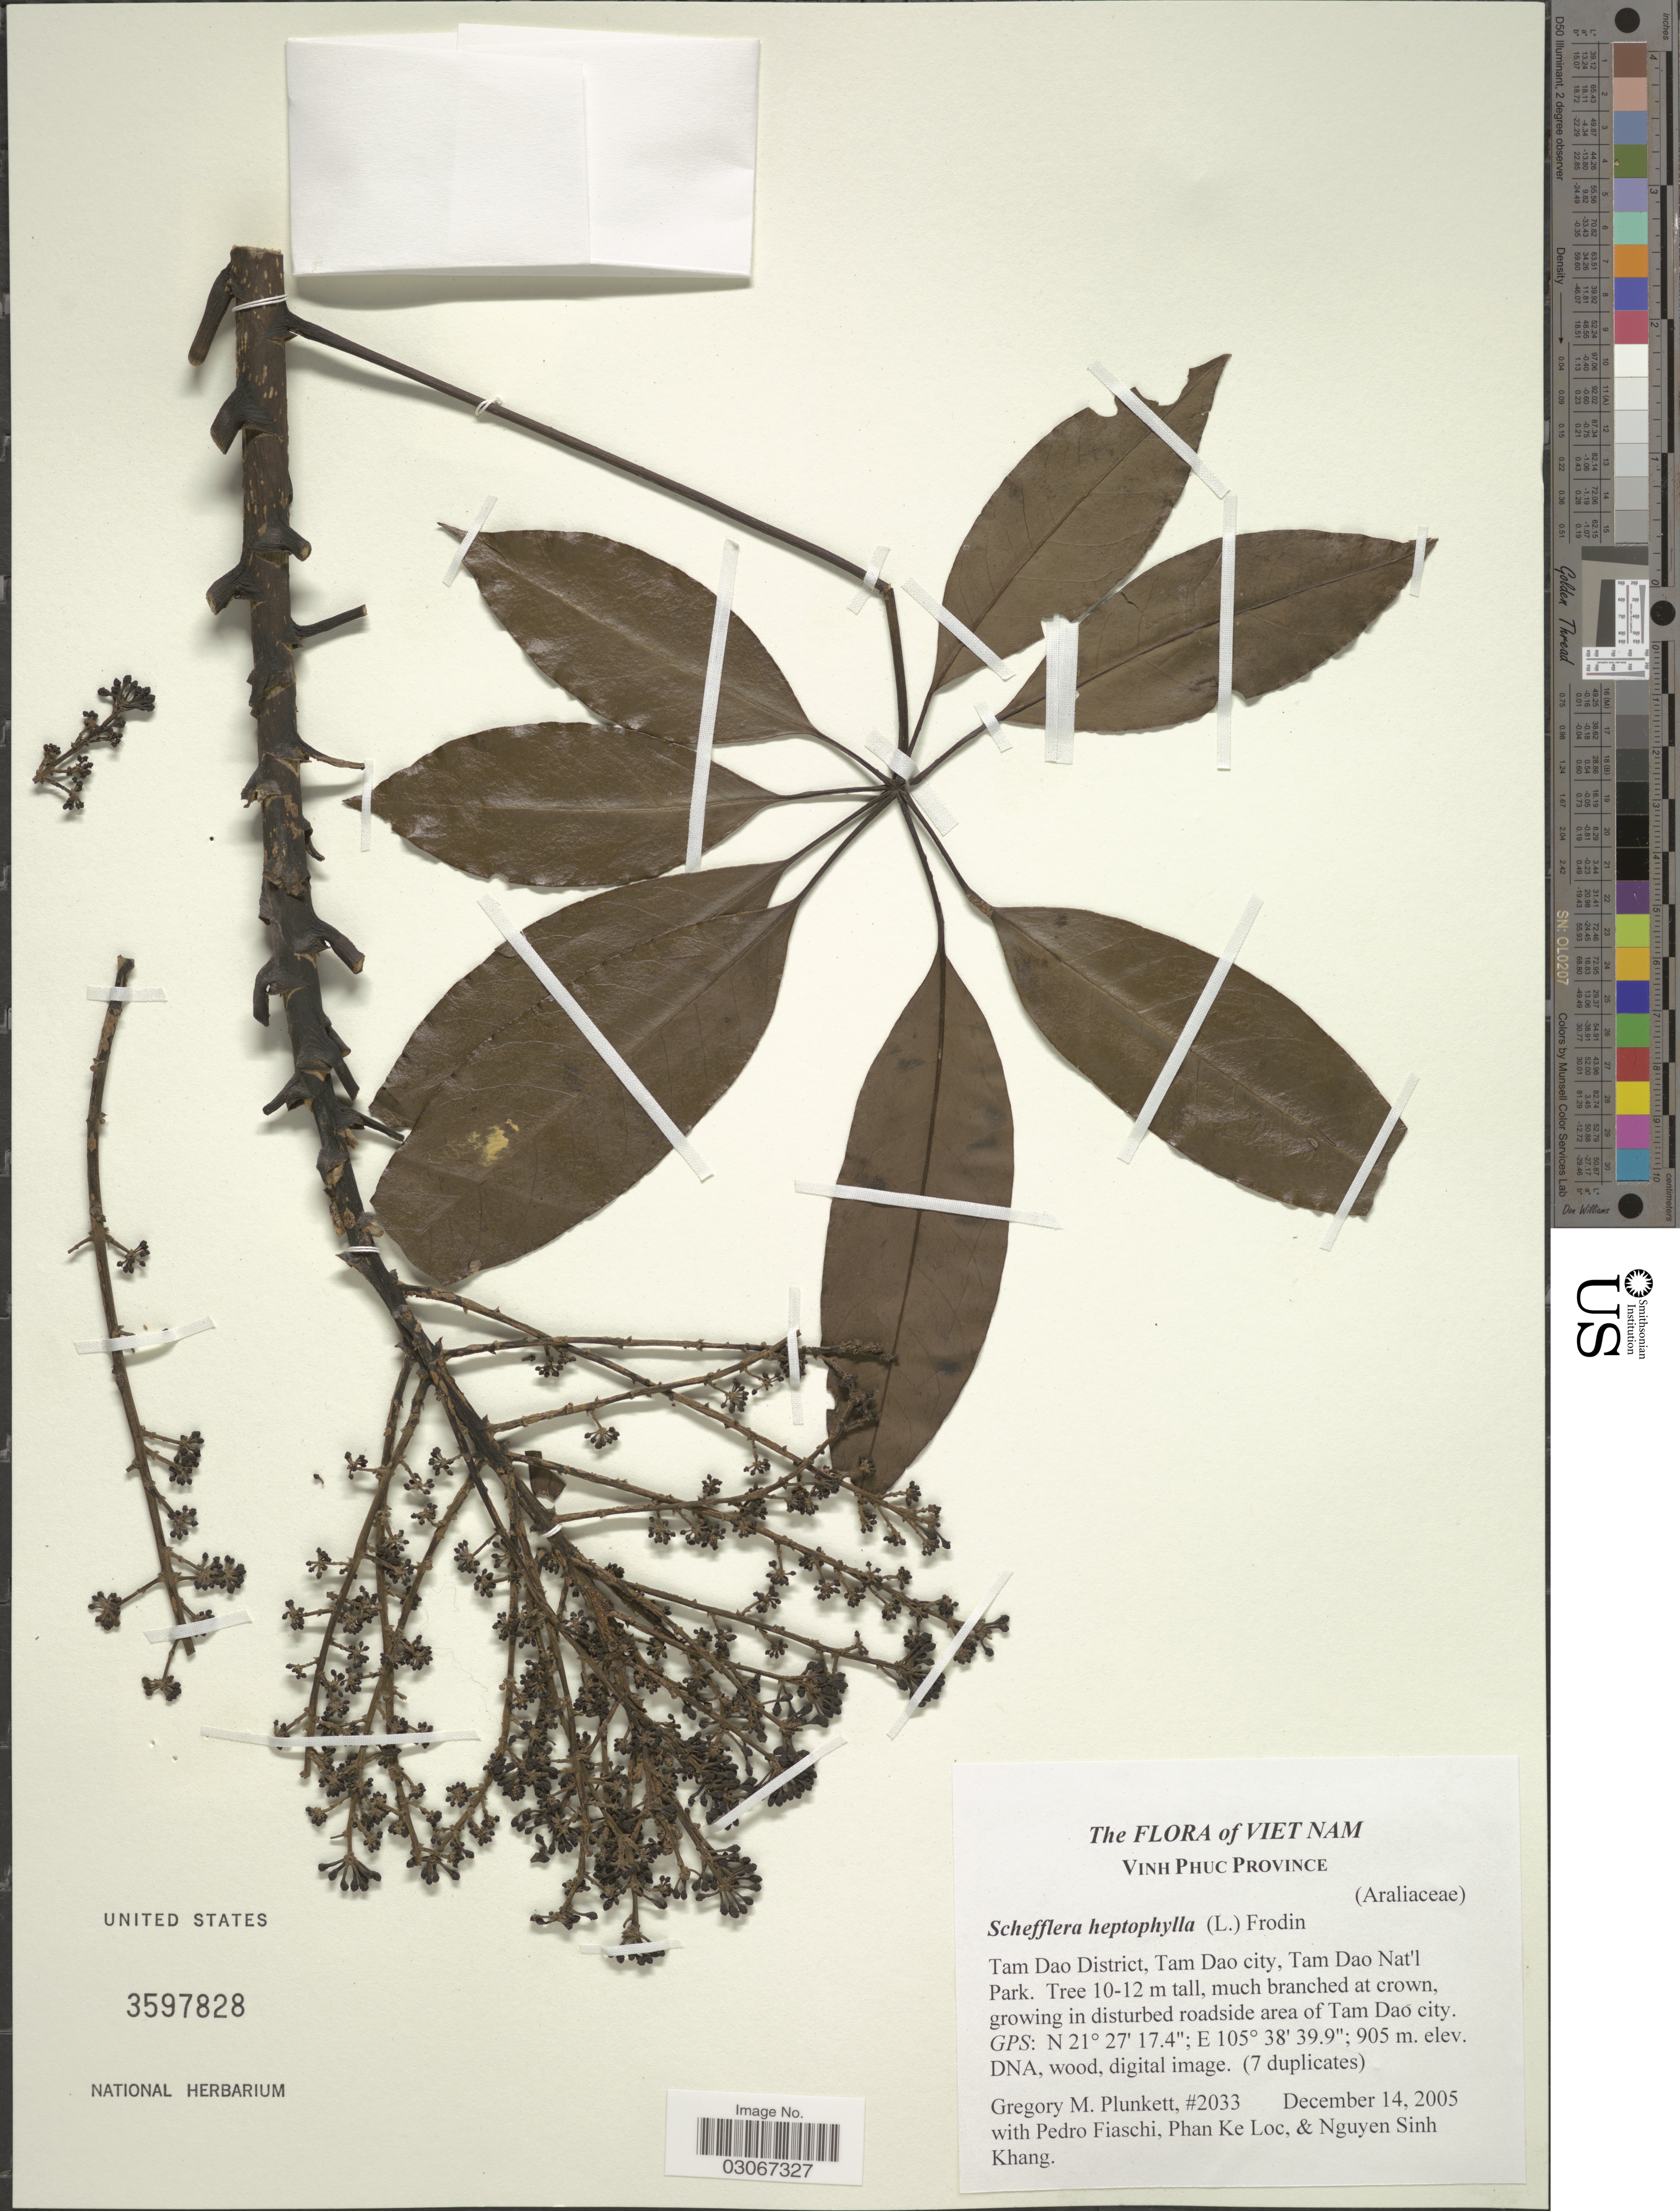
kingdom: Plantae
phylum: Tracheophyta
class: Magnoliopsida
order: Apiales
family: Araliaceae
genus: Schefflera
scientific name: Schefflera heptaphylla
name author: (L.) Frodin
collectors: G. M. Plunkett, P. Fiaschi, P. K. Lôc & N. Khang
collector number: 2033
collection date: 2005-12-14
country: Vietnam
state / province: Vinh Phuc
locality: Tam Dao District, Tam Dao City, Tam Dao Nat'l Park, roadside area of Tam Dao city.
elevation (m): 905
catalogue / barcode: US 3597828